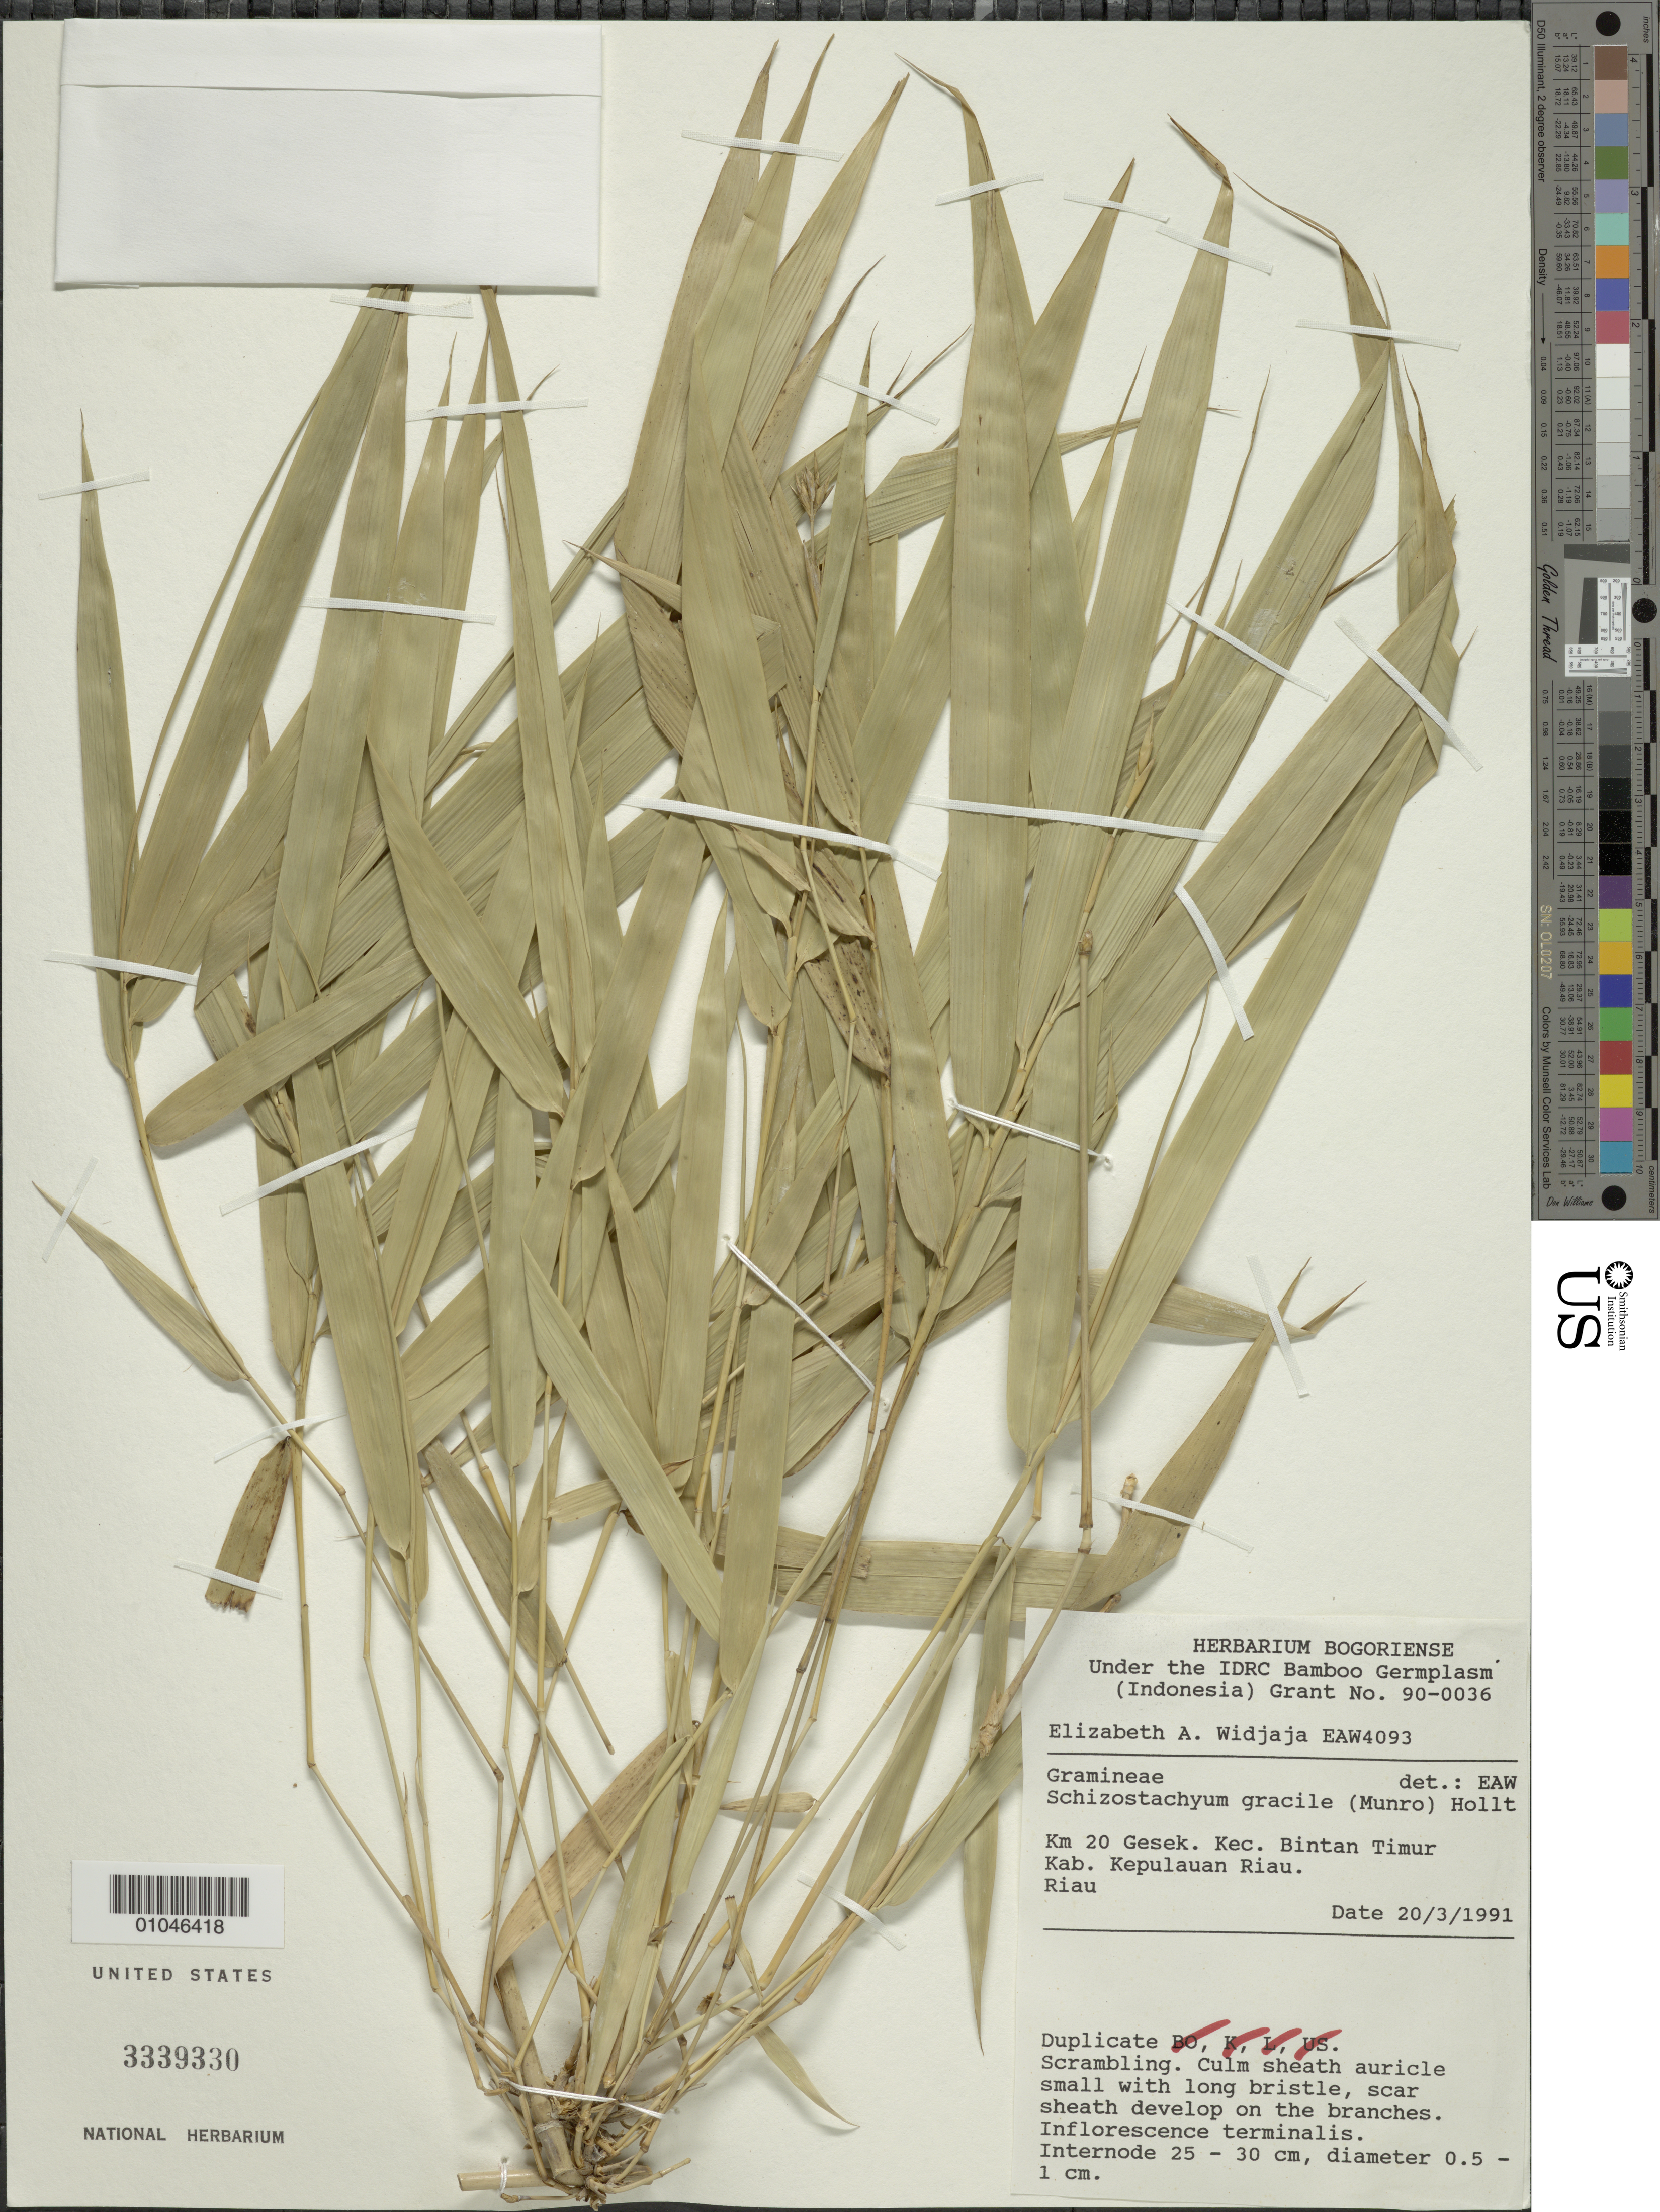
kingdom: Plantae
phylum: Tracheophyta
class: Liliopsida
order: Poales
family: Poaceae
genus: Schizostachyum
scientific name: Schizostachyum gracile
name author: (Munro) Holttum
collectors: E. A. Widjaja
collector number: EAW 4093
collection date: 1991-03-20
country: Indonesia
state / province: Sumatra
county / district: Riau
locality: Km 20 Gesek. Kec. Bintan Timur, Kab. Kepulauan Riau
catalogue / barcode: US 3339330